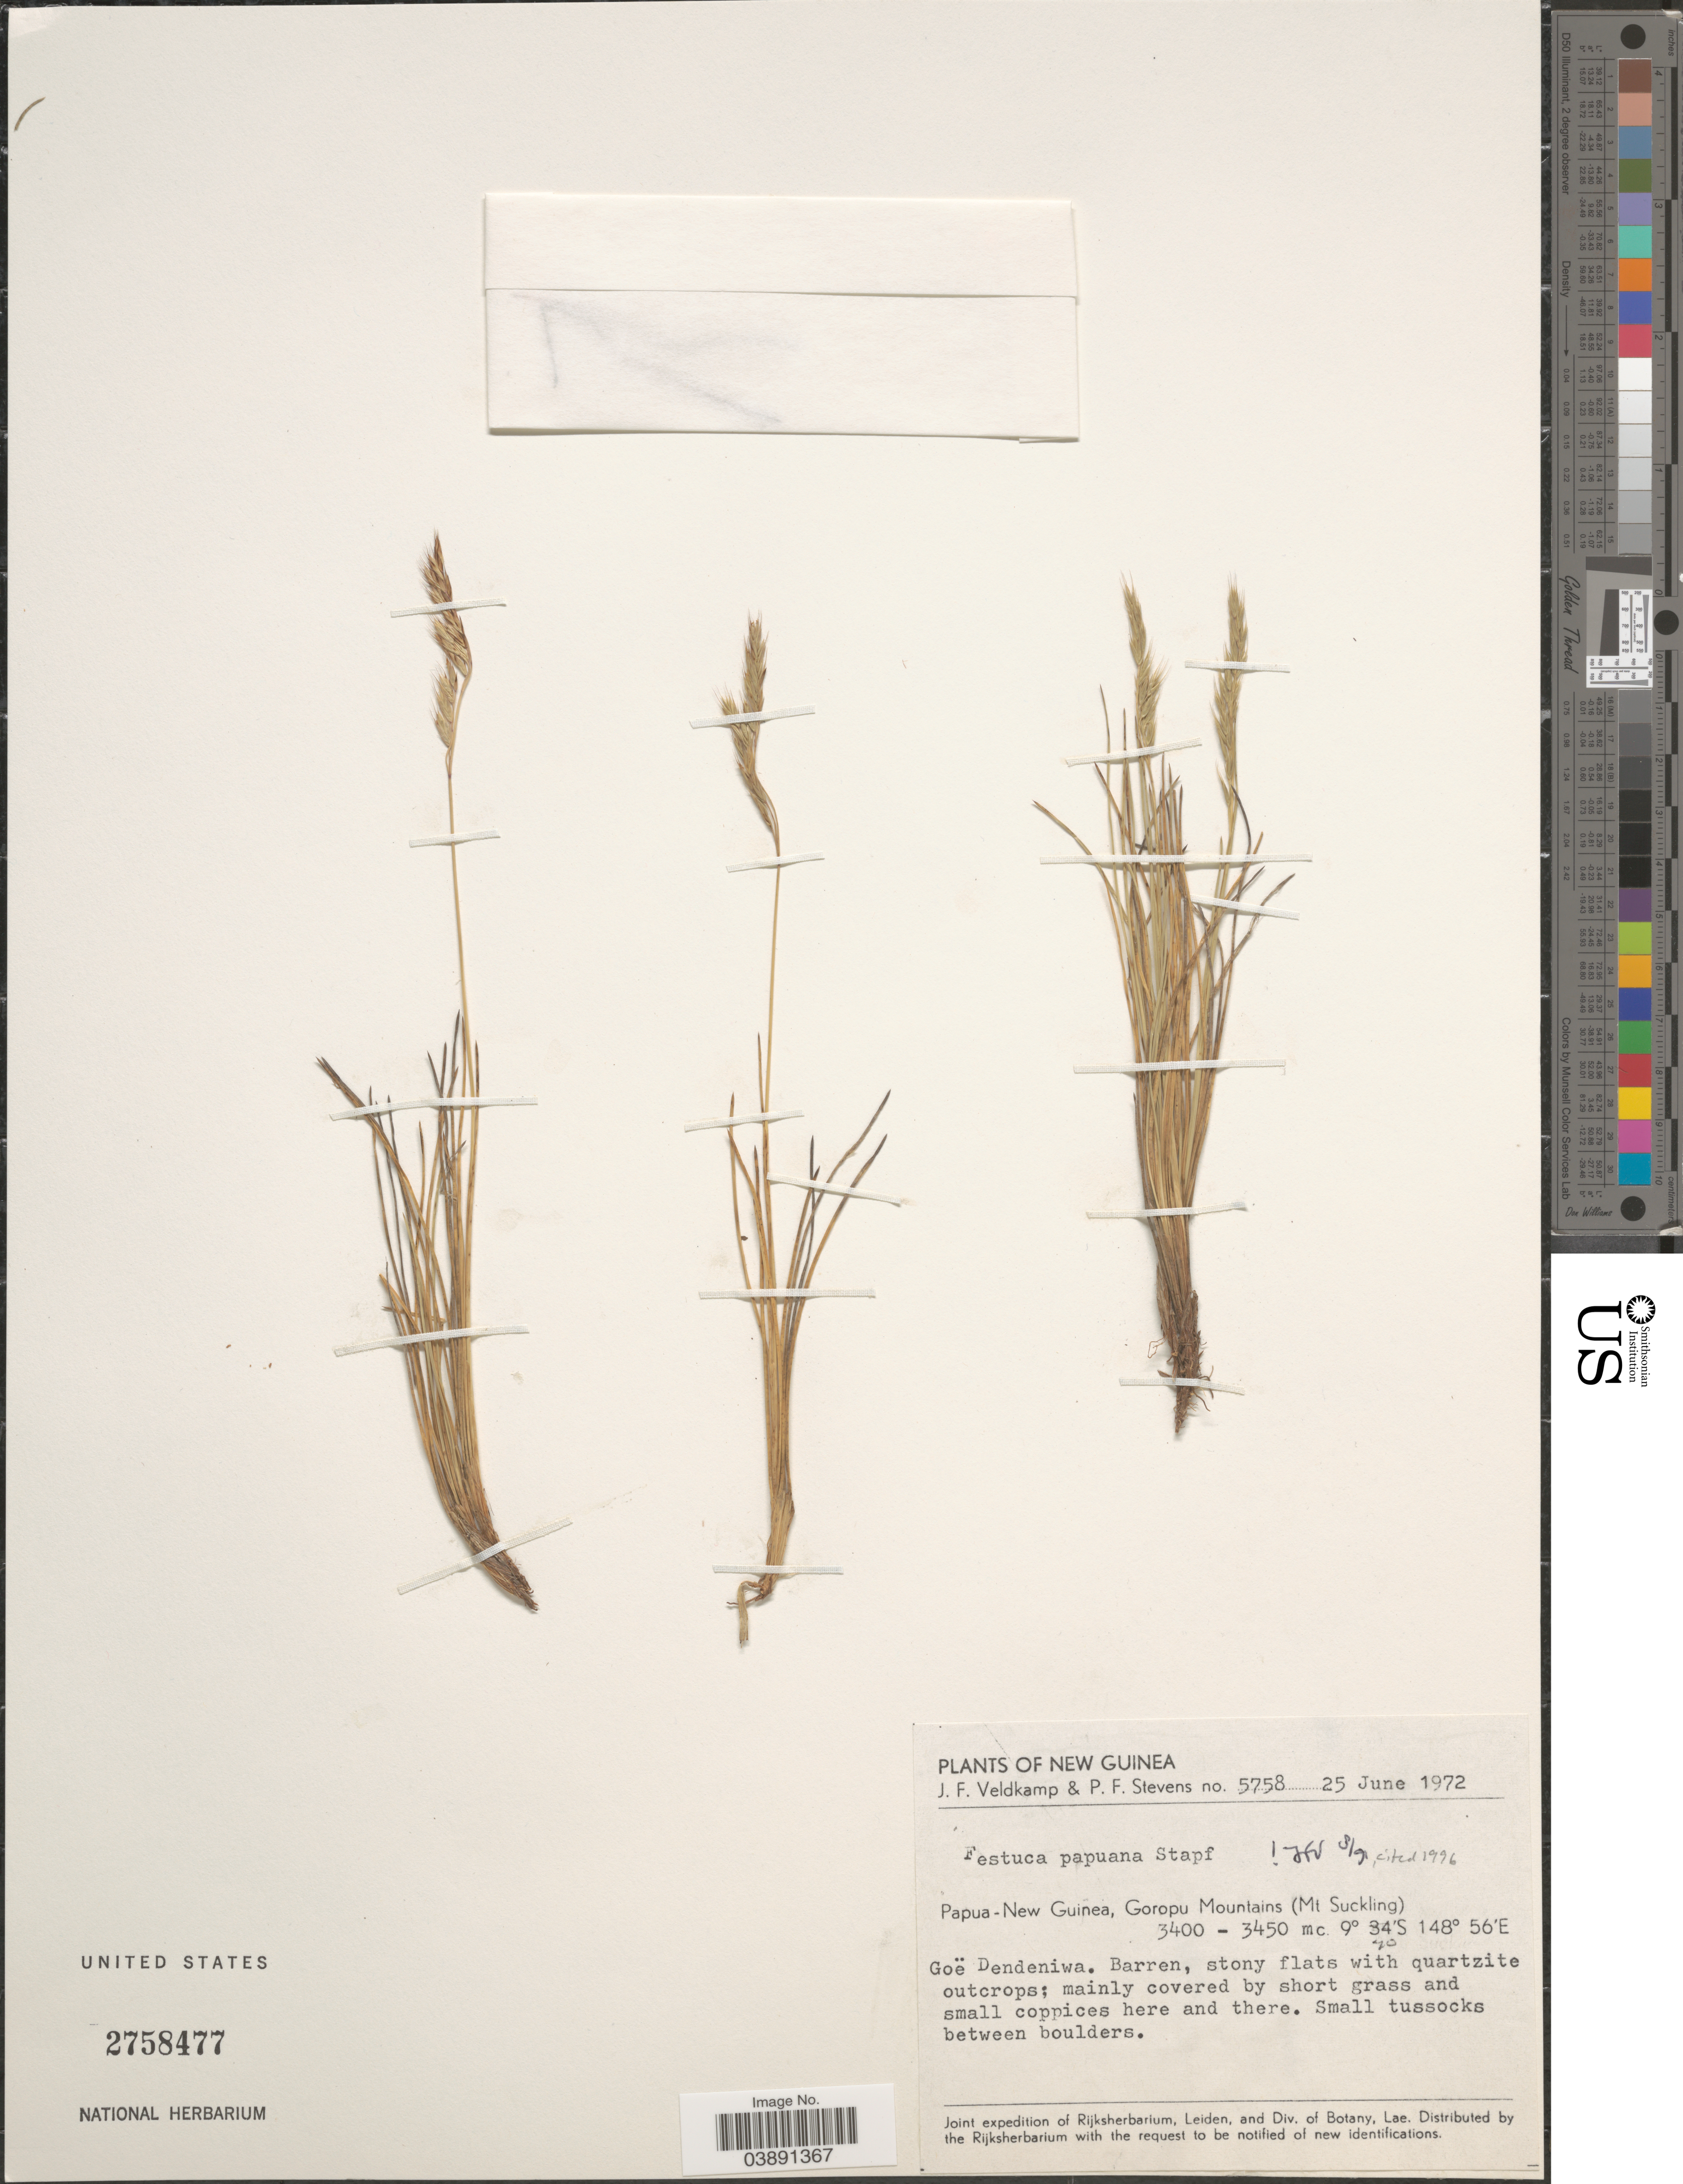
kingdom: Plantae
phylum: Tracheophyta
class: Liliopsida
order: Poales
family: Poaceae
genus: Festuca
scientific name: Festuca papuana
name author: Stapf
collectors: J. F. Veldkamp & P. F. Stevens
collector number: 5758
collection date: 1972-06-25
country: Papua New Guinea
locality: New Guinea. Goropu Mountains (Mt. Suckling). Goë Dendeniwa [unsure placement].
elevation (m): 3400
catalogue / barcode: US 2758477